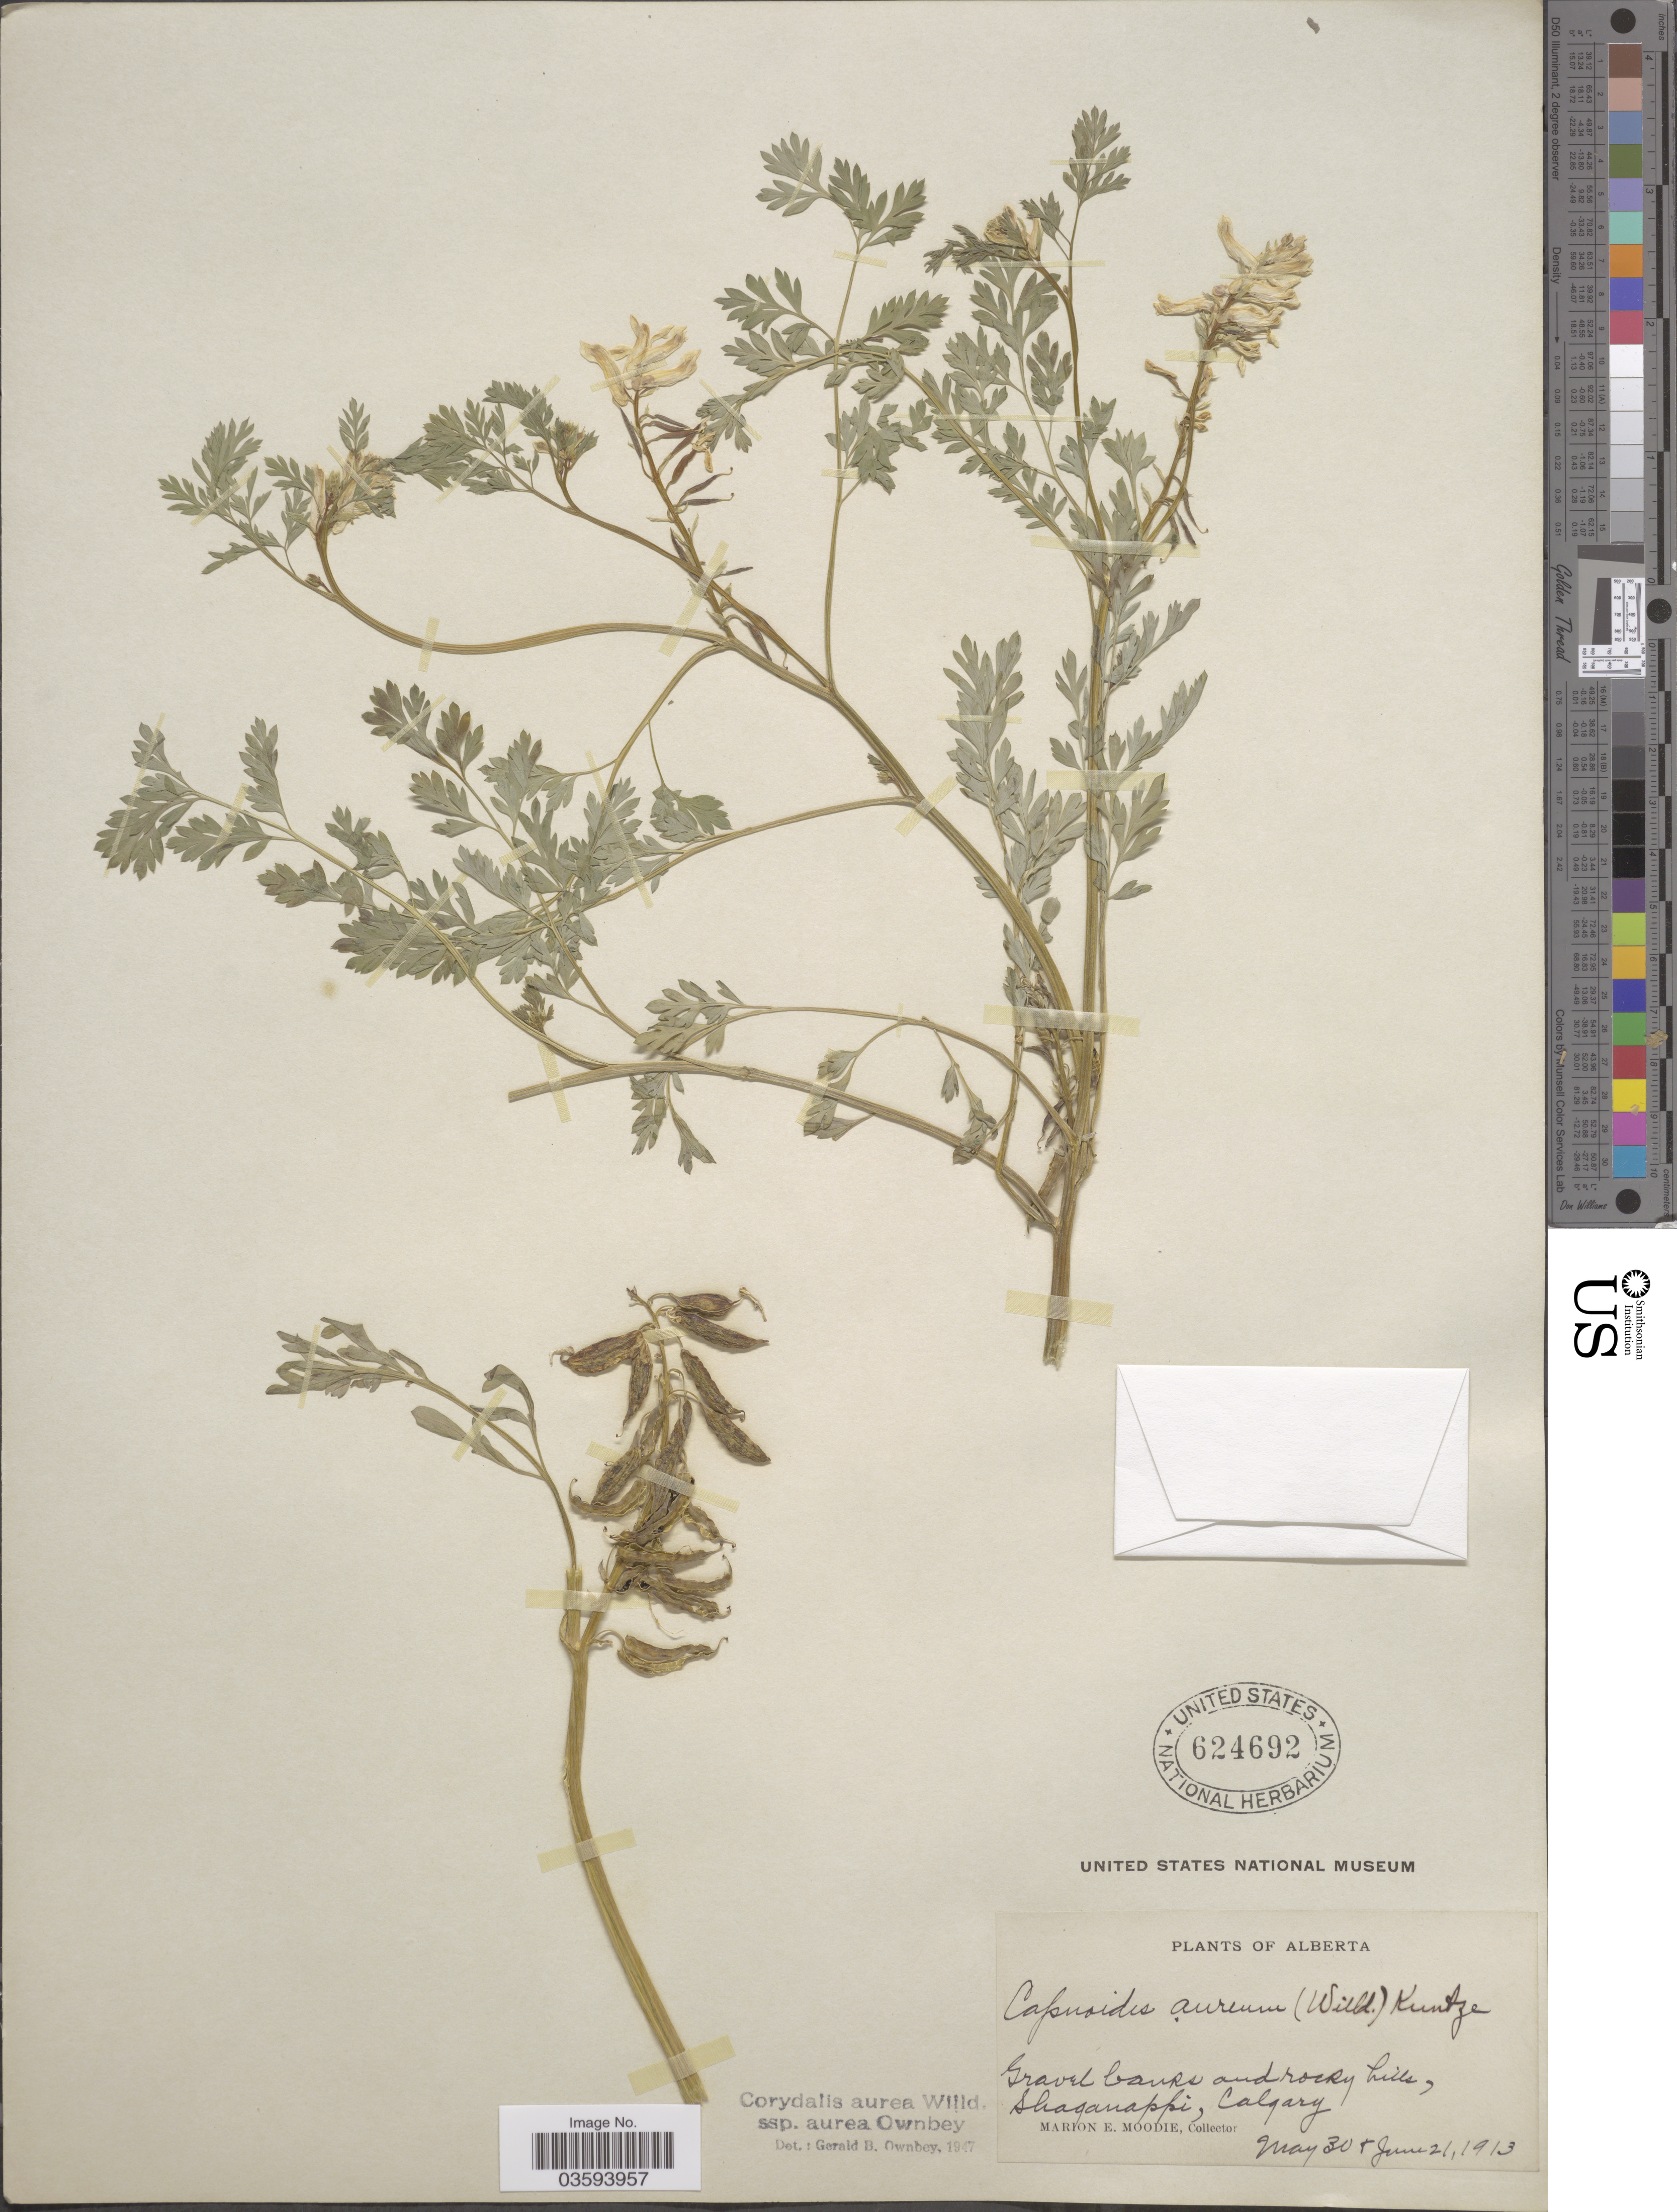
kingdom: Plantae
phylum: Tracheophyta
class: Magnoliopsida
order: Ranunculales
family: Papaveraceae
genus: Corydalis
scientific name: Corydalis aurea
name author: Willd.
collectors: M. E. Moodie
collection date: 1913-05-30/1913-06-21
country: Canada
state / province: Alberta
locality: Shaganappi, Calgary.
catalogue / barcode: US 624692